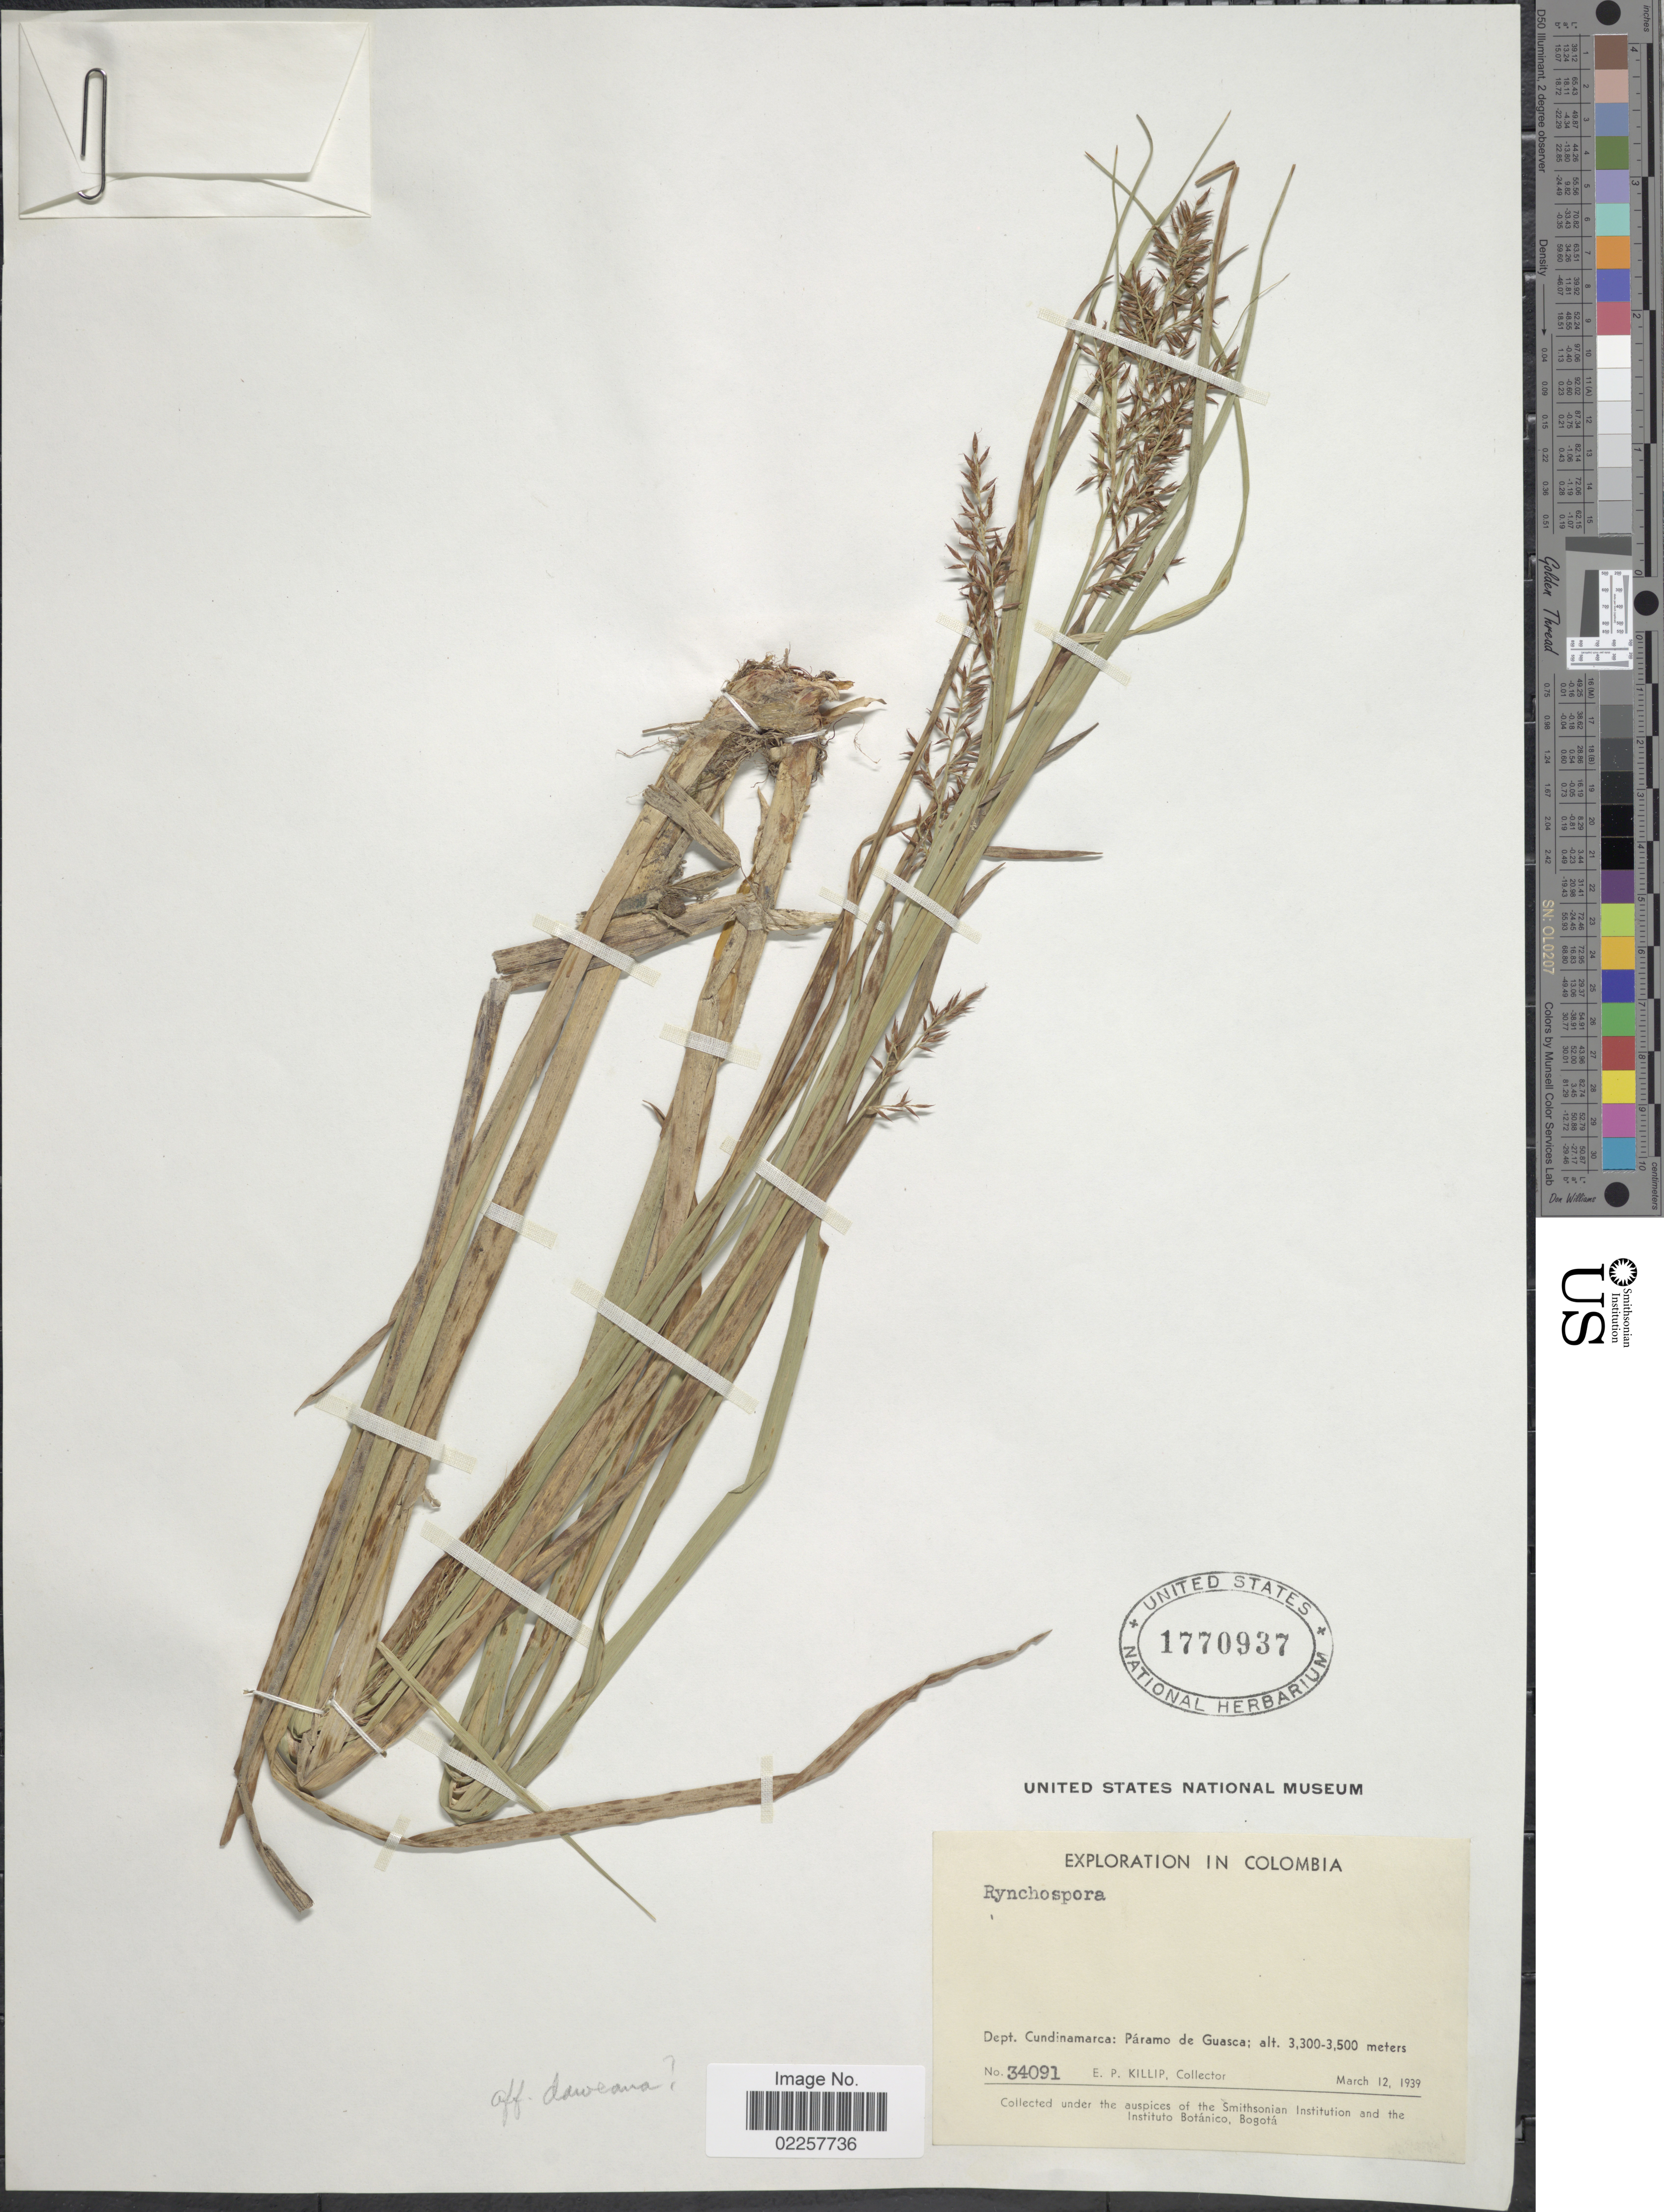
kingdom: Plantae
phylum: Tracheophyta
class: Liliopsida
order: Poales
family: Cyperaceae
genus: Rhynchospora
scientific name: Rhynchospora sp.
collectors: E. P. Killip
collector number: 34091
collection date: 1939-03-12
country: Colombia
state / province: Cundinamarca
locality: Paramo de Guasca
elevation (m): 3300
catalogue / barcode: US 1770937